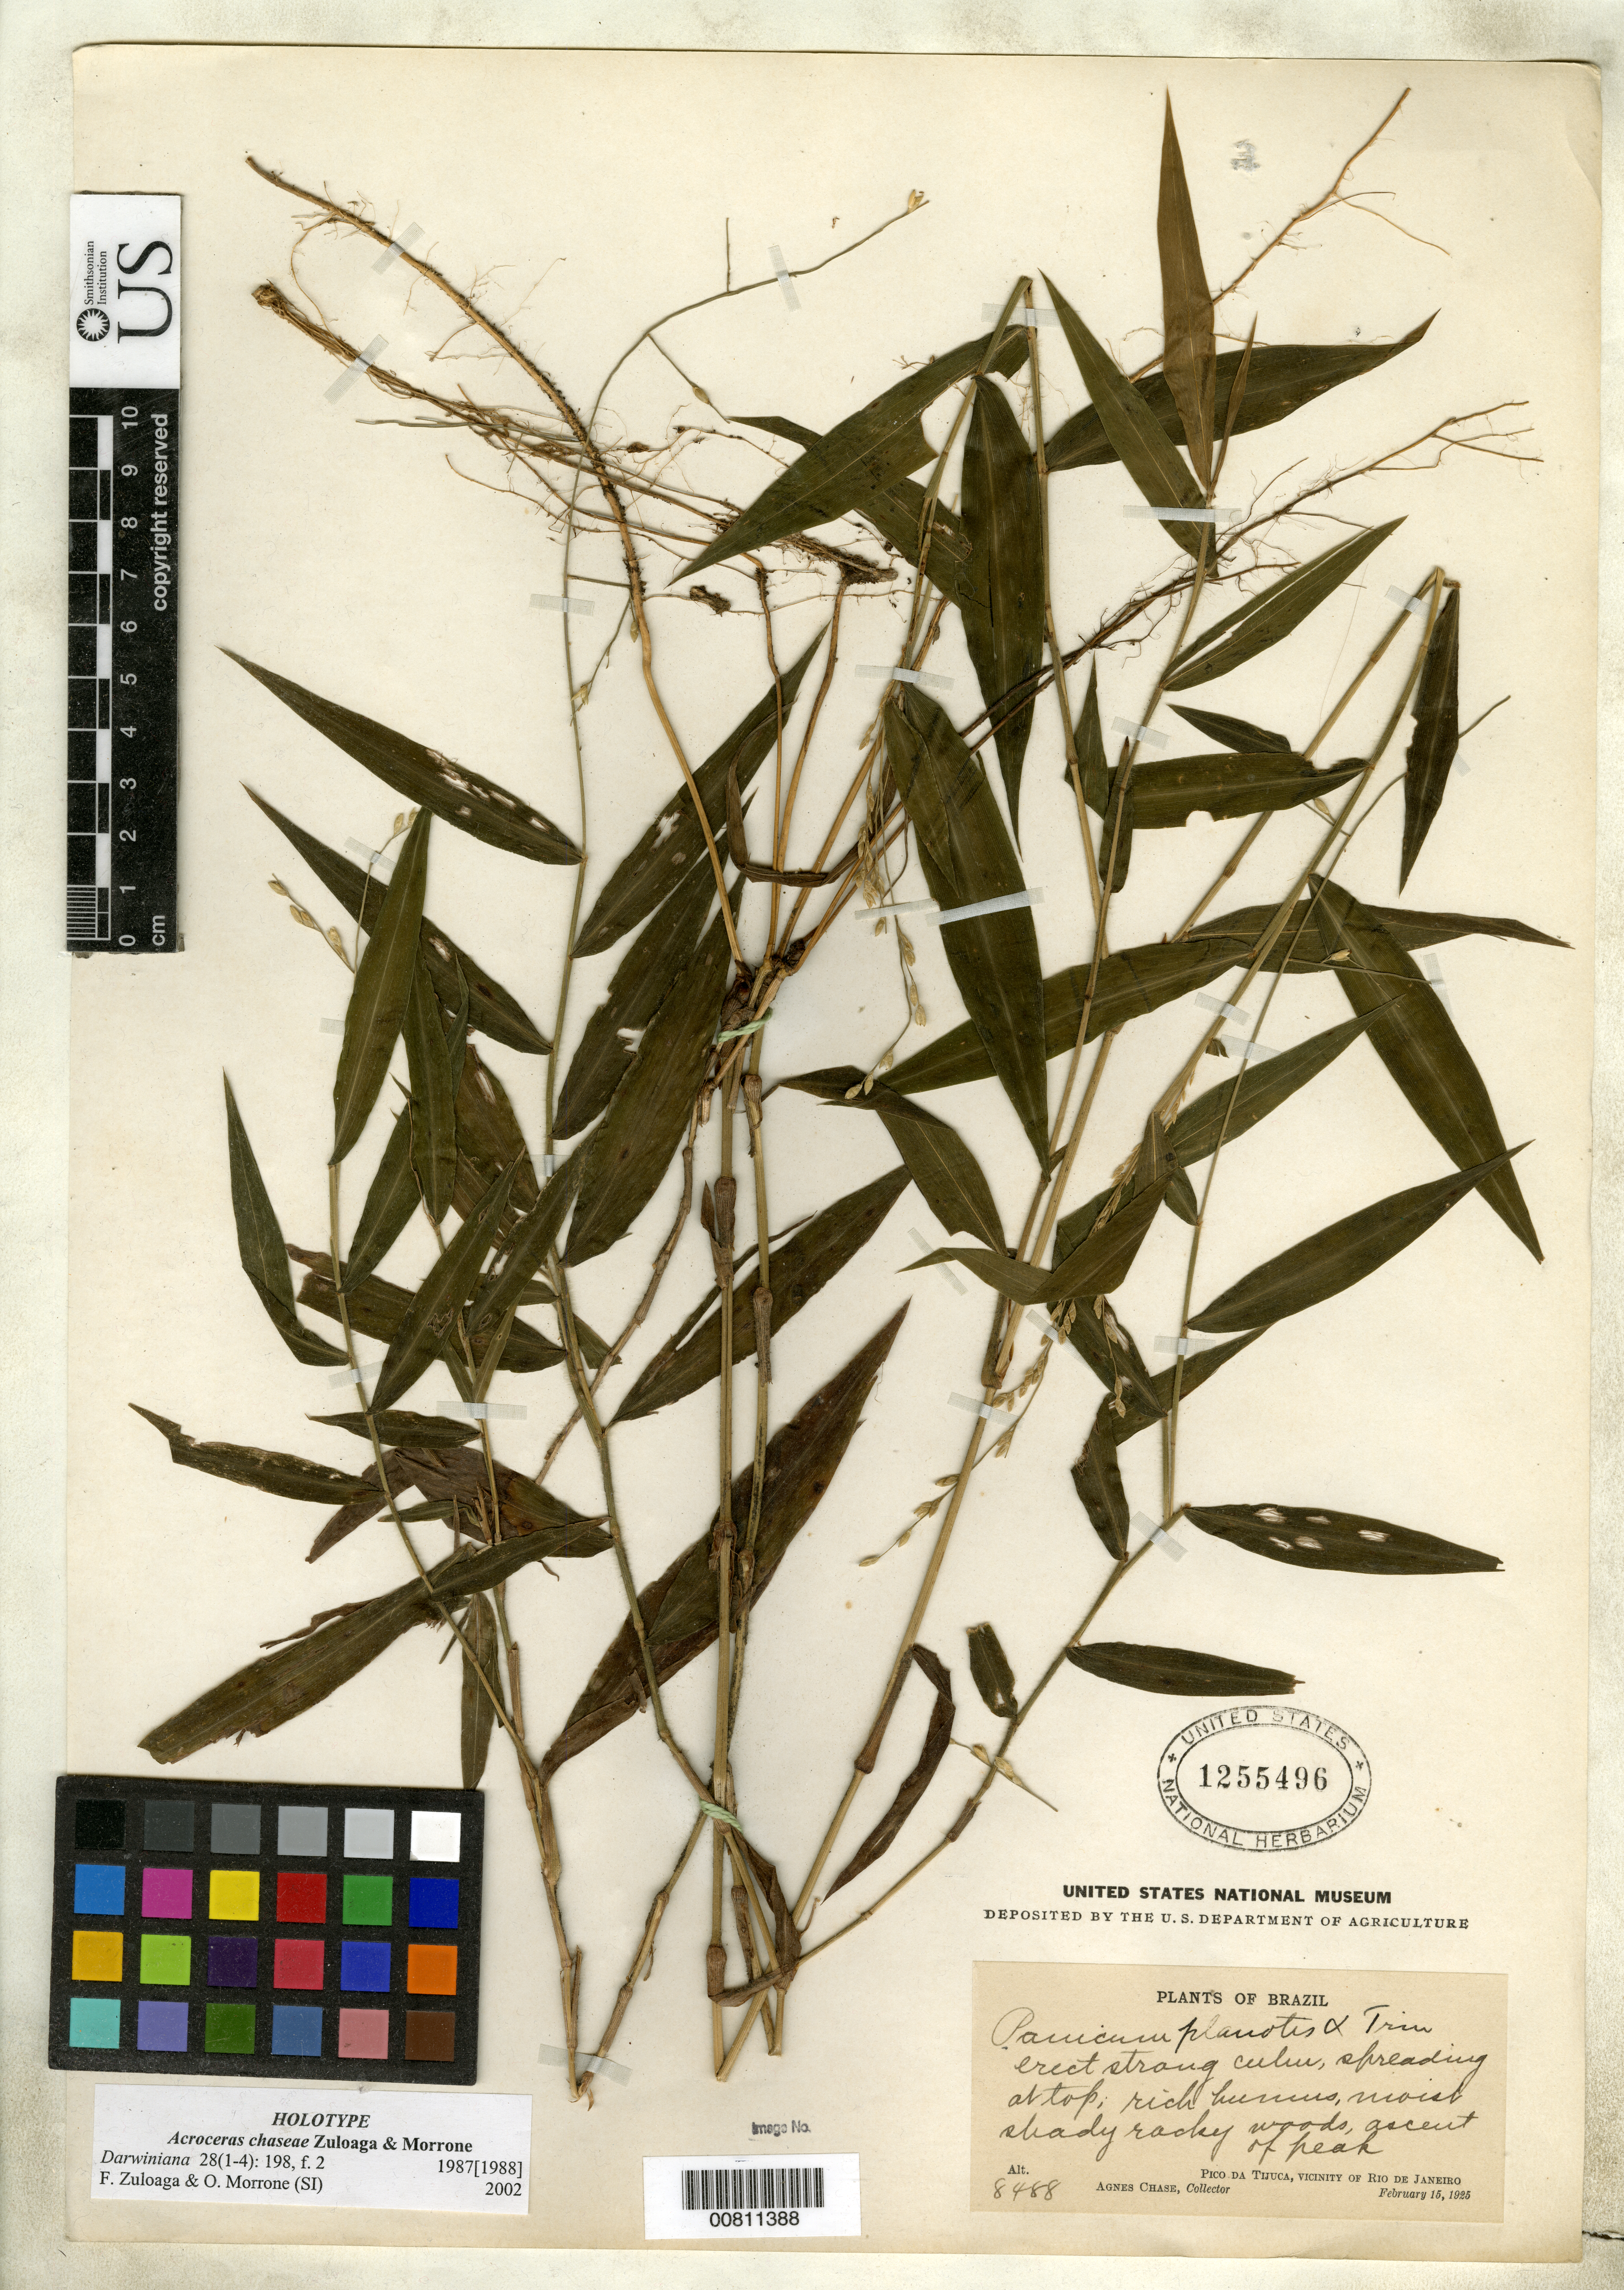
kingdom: Plantae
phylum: Tracheophyta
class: Liliopsida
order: Poales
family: Poaceae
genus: Acroceras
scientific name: Acroceras chaseae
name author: Zuloaga & Morrone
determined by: Zuloaga, F. O.; Morrone, O. N.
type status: Holotype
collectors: A. Chase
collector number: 8488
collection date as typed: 15 Feb 1925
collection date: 1925-02-15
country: Brazil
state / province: Rio de Janeiro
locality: Pico da tijuca, vicinity of Rio de Janeiro, ascent of peak.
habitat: Rich humus, moist shady rocky woods.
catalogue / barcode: US 1255496